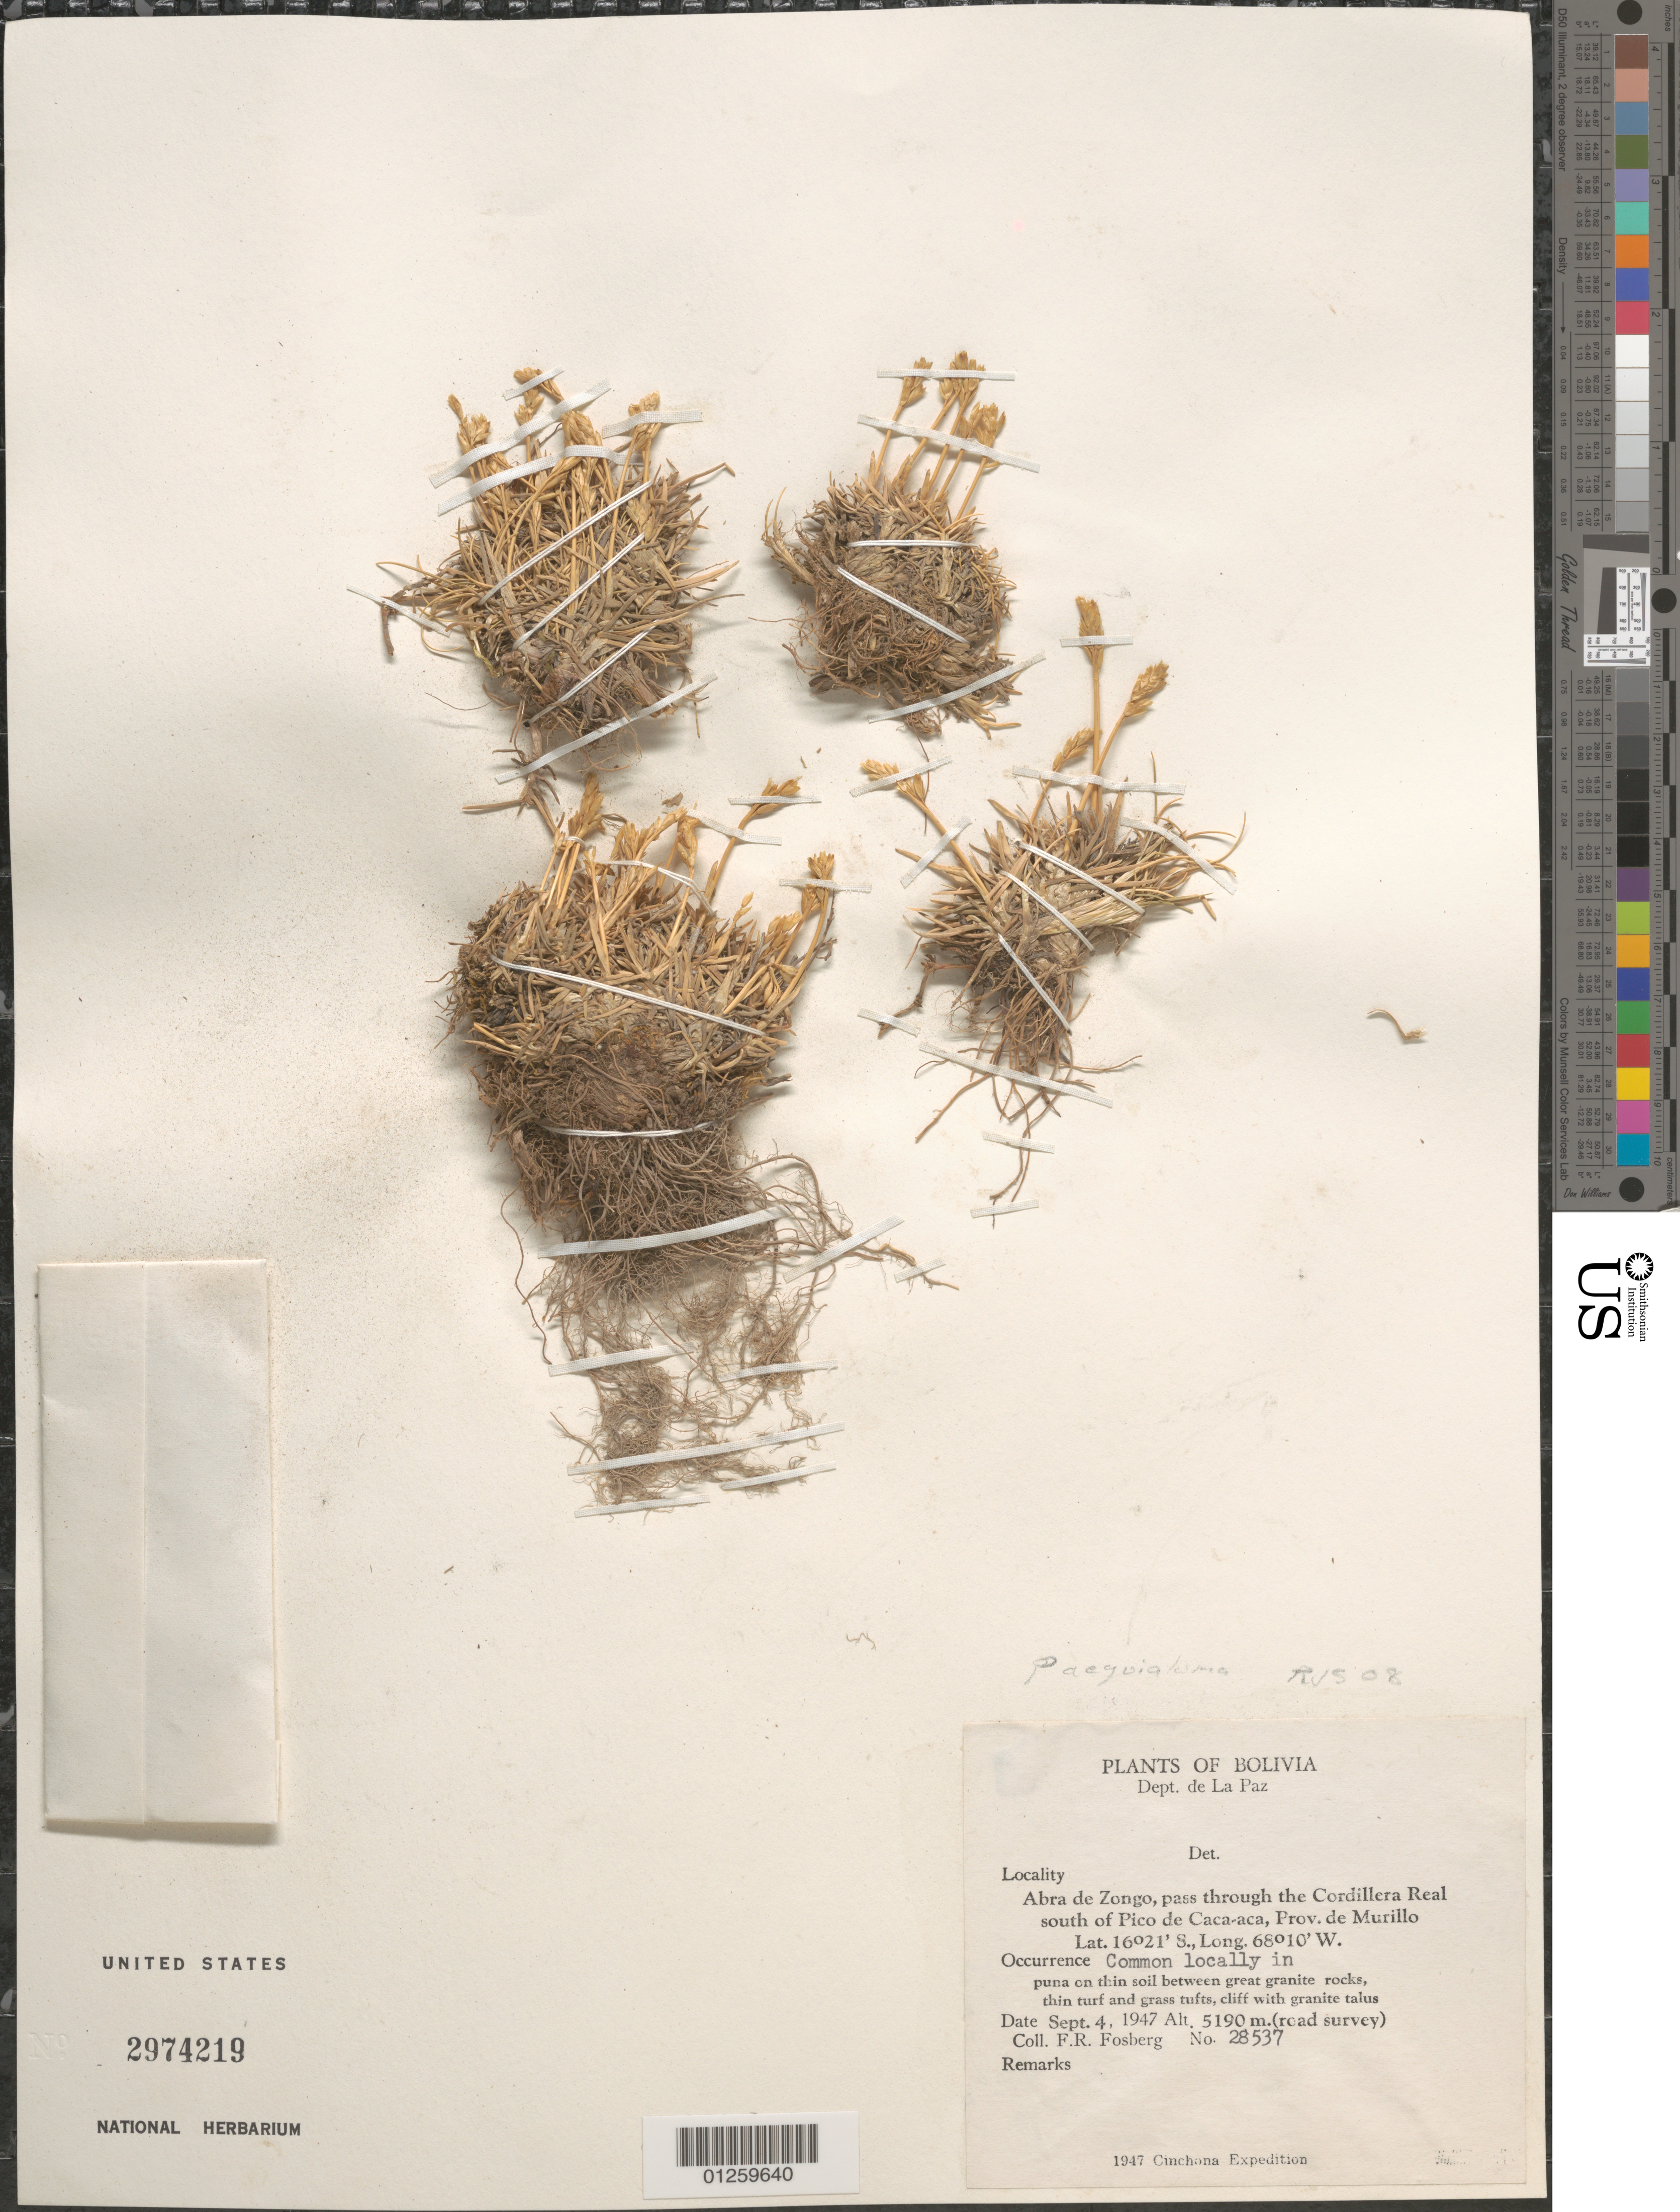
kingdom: Plantae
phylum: Tracheophyta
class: Liliopsida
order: Poales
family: Poaceae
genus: Poa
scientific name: Poa aequigluma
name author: Tovar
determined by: Soreng, Robert J., Research Associate (BOT), Smithsonian Institution - National Museum of Natural History (UNITED STATES)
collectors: F. R. Fosberg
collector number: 28537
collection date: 1947-09-04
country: Bolivia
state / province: La Paz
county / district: Murillo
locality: Abra de Zongo, pass through the Cordillera Real south of Pico de Caca-aca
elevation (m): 5190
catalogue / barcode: US 2974219